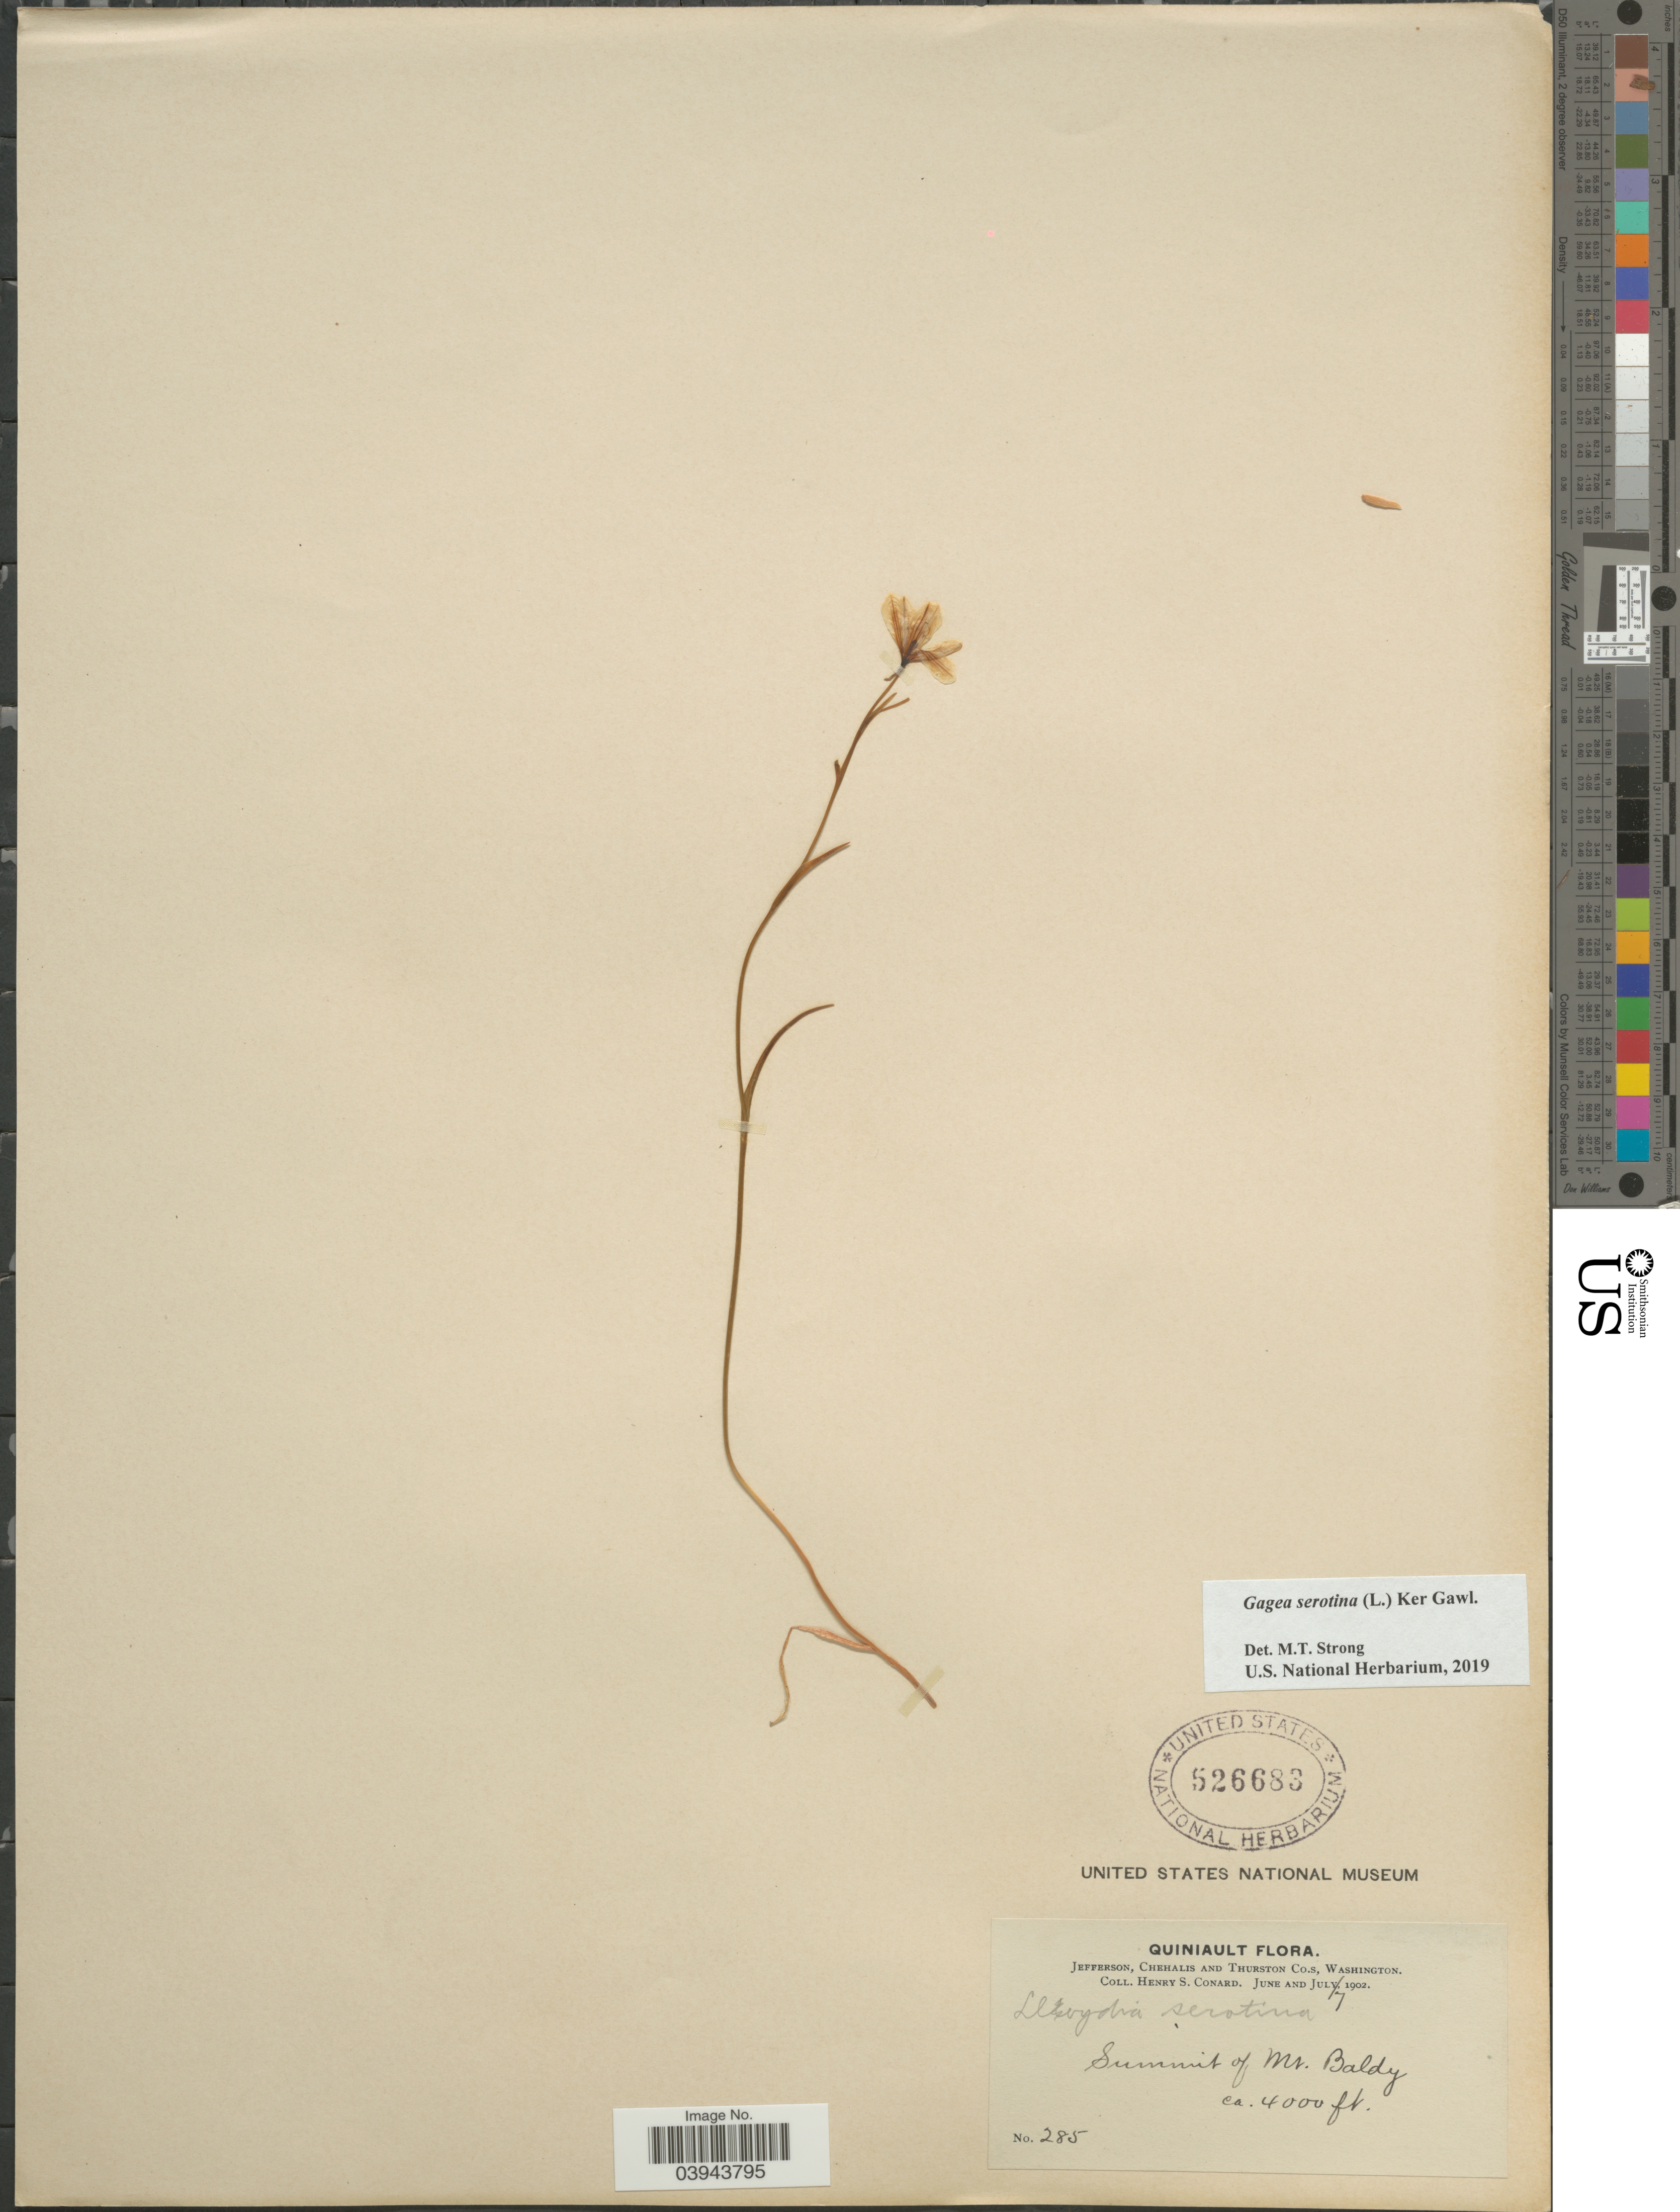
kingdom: Plantae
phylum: Tracheophyta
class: Liliopsida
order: Liliales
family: Liliaceae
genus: Lloydia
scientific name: Lloydia serotina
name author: (L.) Salisb. ex Rchb.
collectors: H. S. Conard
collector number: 285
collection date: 1902-07-07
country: United States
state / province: Washington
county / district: Thurston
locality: Jefferson, Chehalis and Thurston Co.s. Summit of Mt. Baldy.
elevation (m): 1219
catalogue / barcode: US 526683